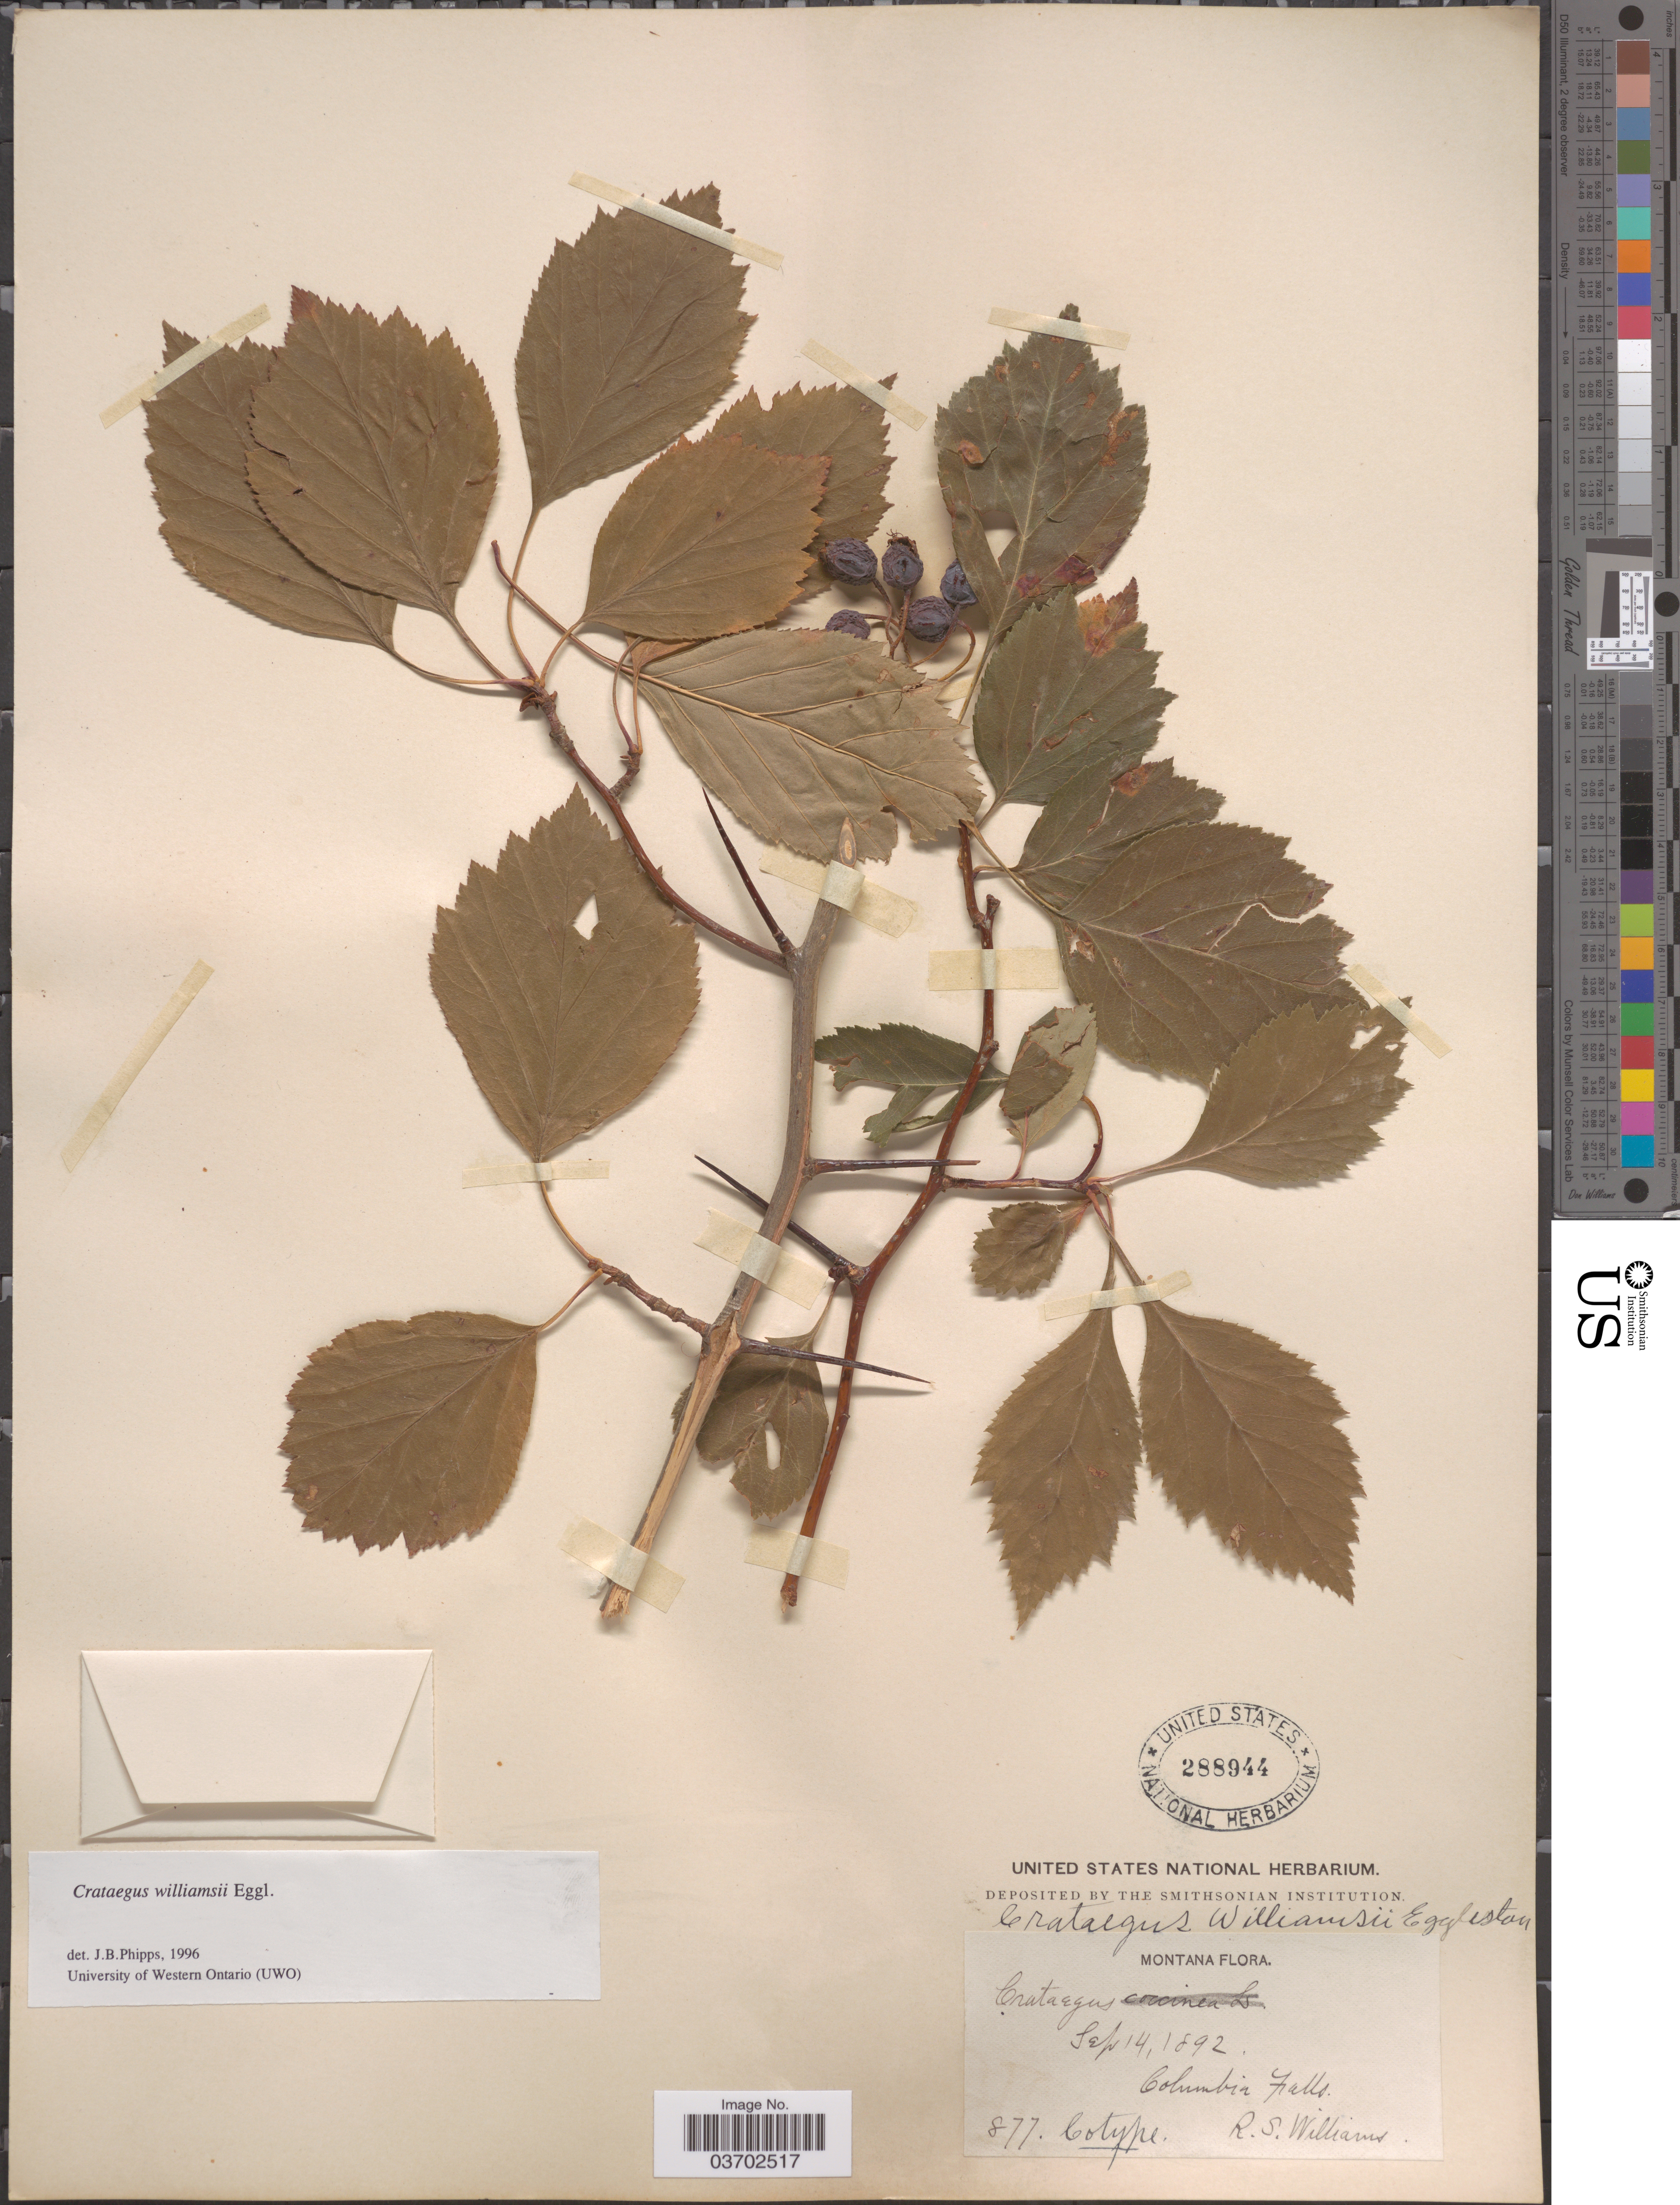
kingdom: Plantae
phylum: Tracheophyta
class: Magnoliopsida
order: Rosales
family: Rosaceae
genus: Crataegus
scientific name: Crataegus williamsii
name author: Eggl.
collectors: R. S. Williams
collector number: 877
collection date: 1892-09-14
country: United States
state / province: Montana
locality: Columbia Falls.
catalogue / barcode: US 288944